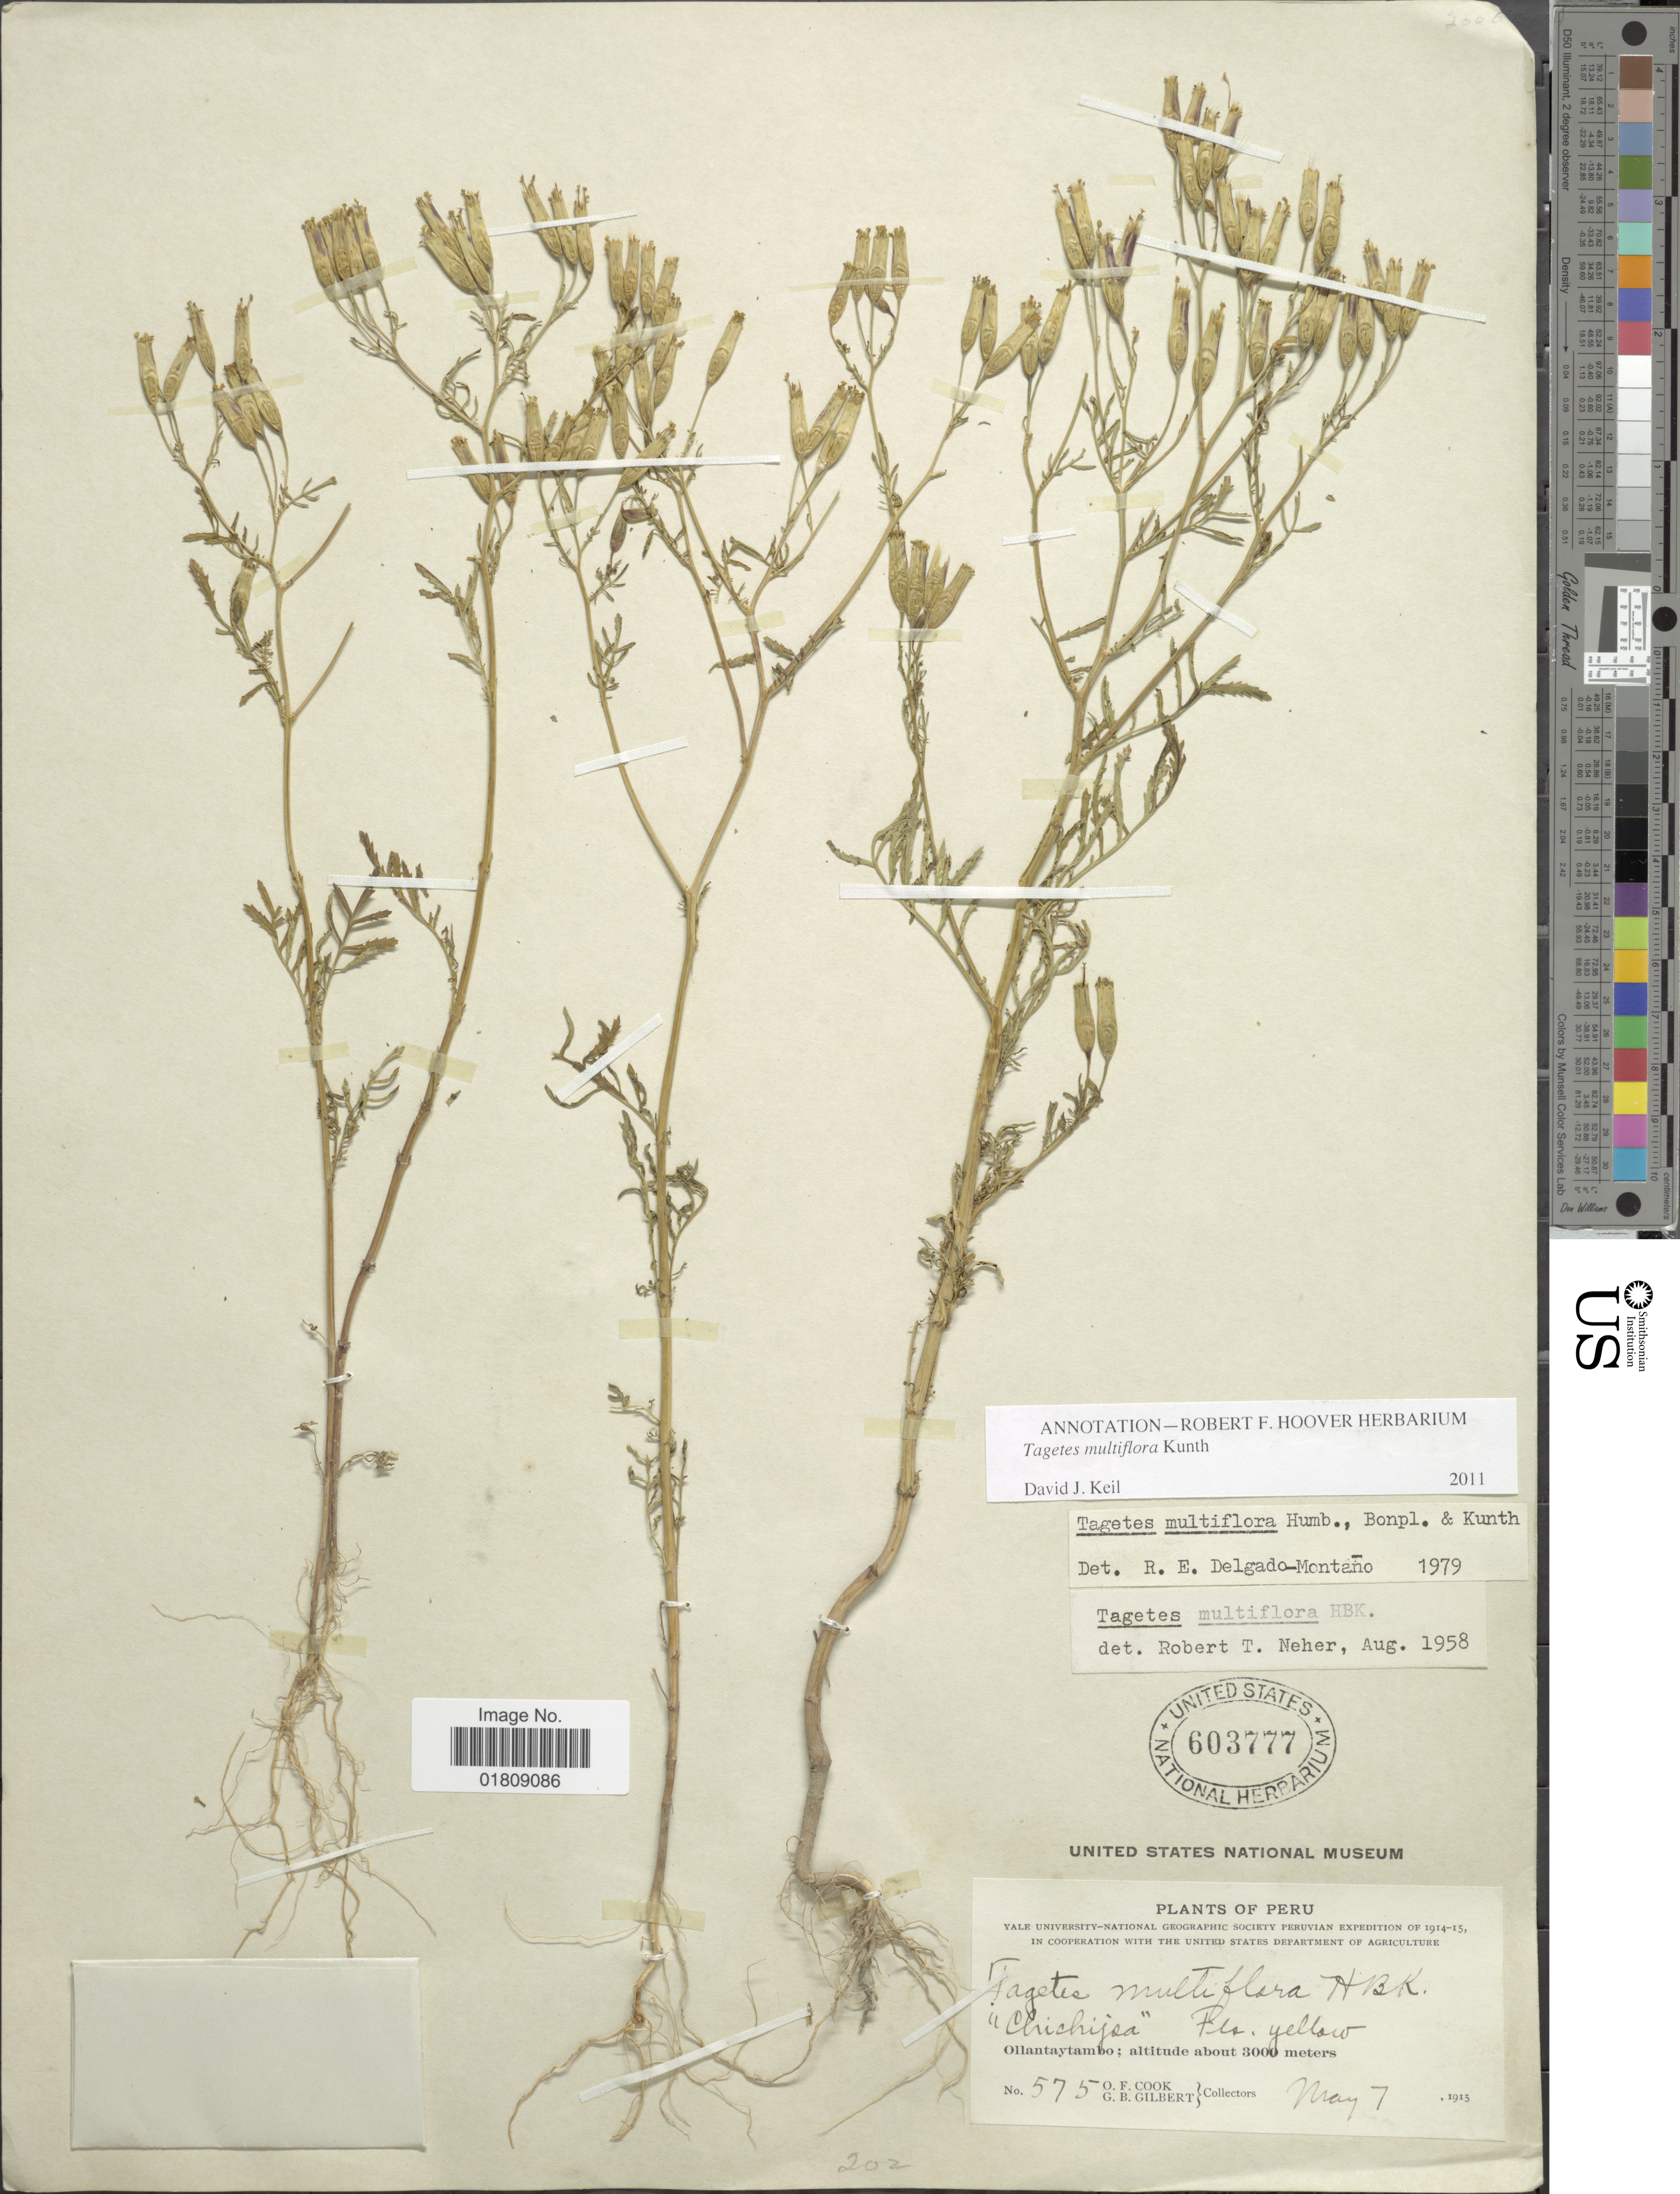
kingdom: Plantae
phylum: Tracheophyta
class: Magnoliopsida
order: Asterales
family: Asteraceae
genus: Tagetes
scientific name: Tagetes multiflora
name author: Kunth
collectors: O. F. Cook & G. B. Gilbert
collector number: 575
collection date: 1915-05-07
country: Peru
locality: Ollantaytambo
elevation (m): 3000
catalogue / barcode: US 603777